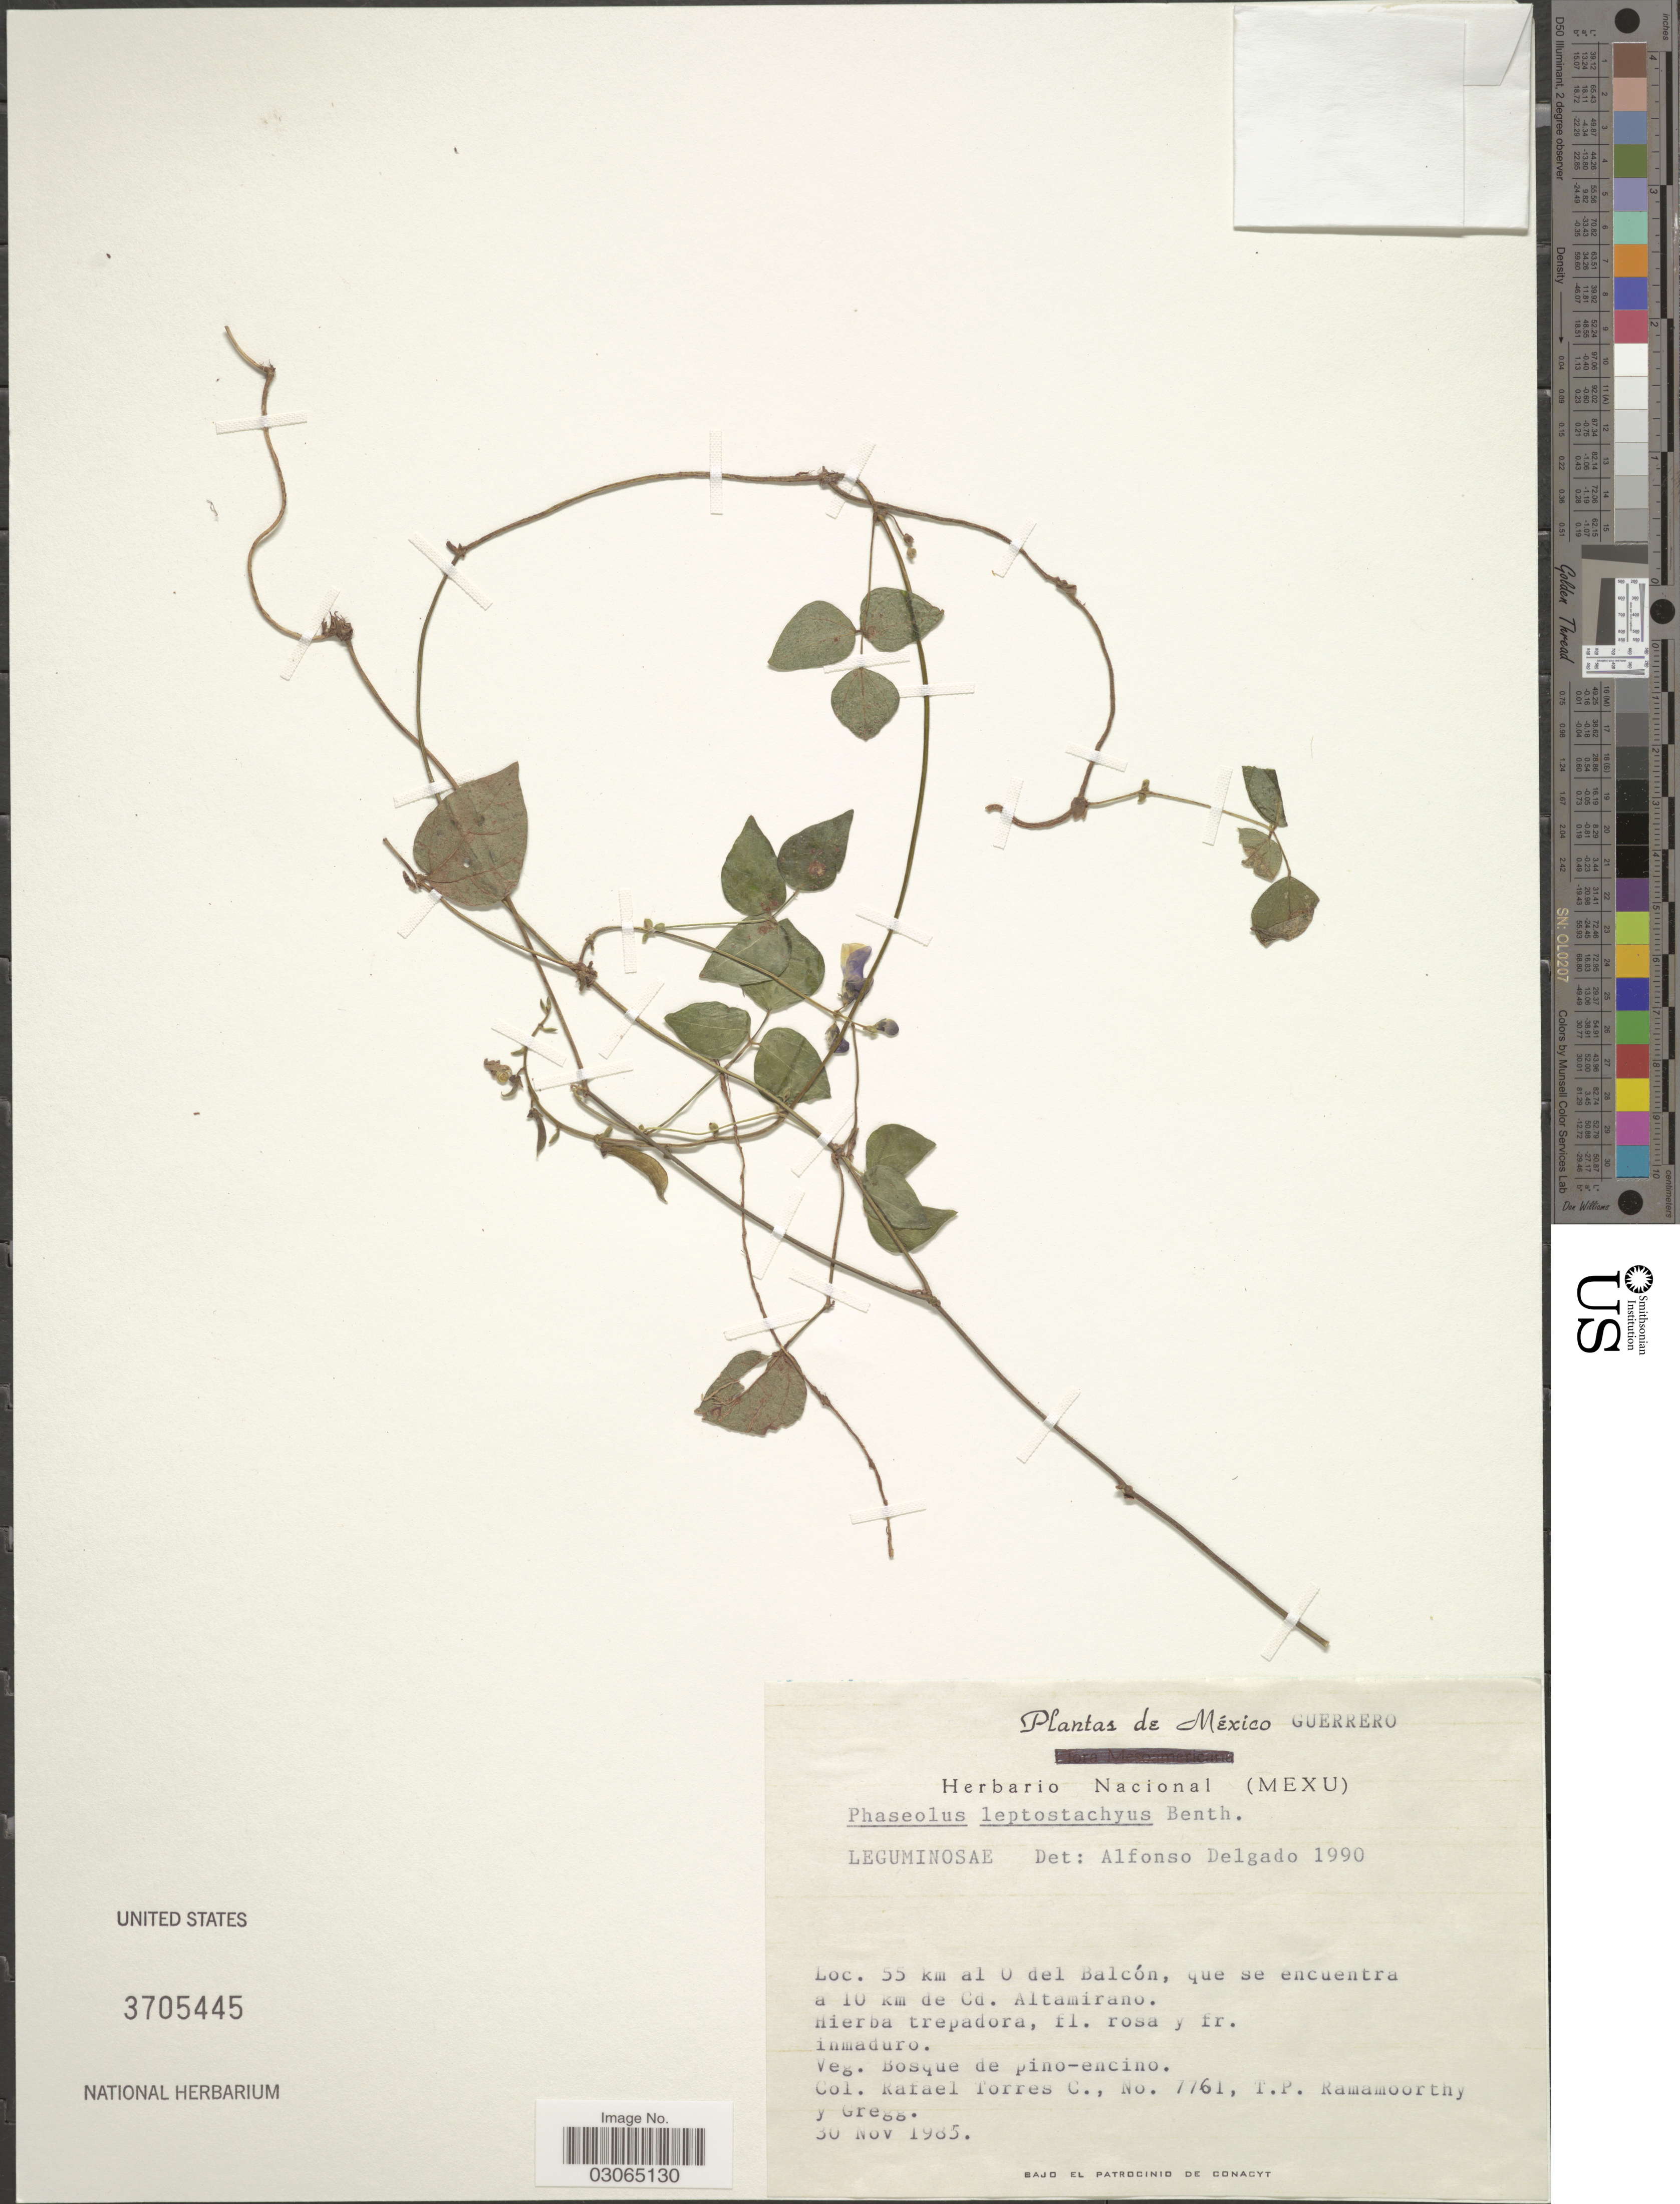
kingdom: Plantae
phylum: Tracheophyta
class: Magnoliopsida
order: Fabales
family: Fabaceae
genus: Phaseolus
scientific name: Phaseolus leptostachyus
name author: Benth.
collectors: R. Torres C., T. P. Ramamoorthy & Gregg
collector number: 7761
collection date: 1985-11-30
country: Mexico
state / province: Guerrero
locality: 55 km al O del Balcón, que se encuentra a 10 km de Cd. Altamirano.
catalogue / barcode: US 3705445